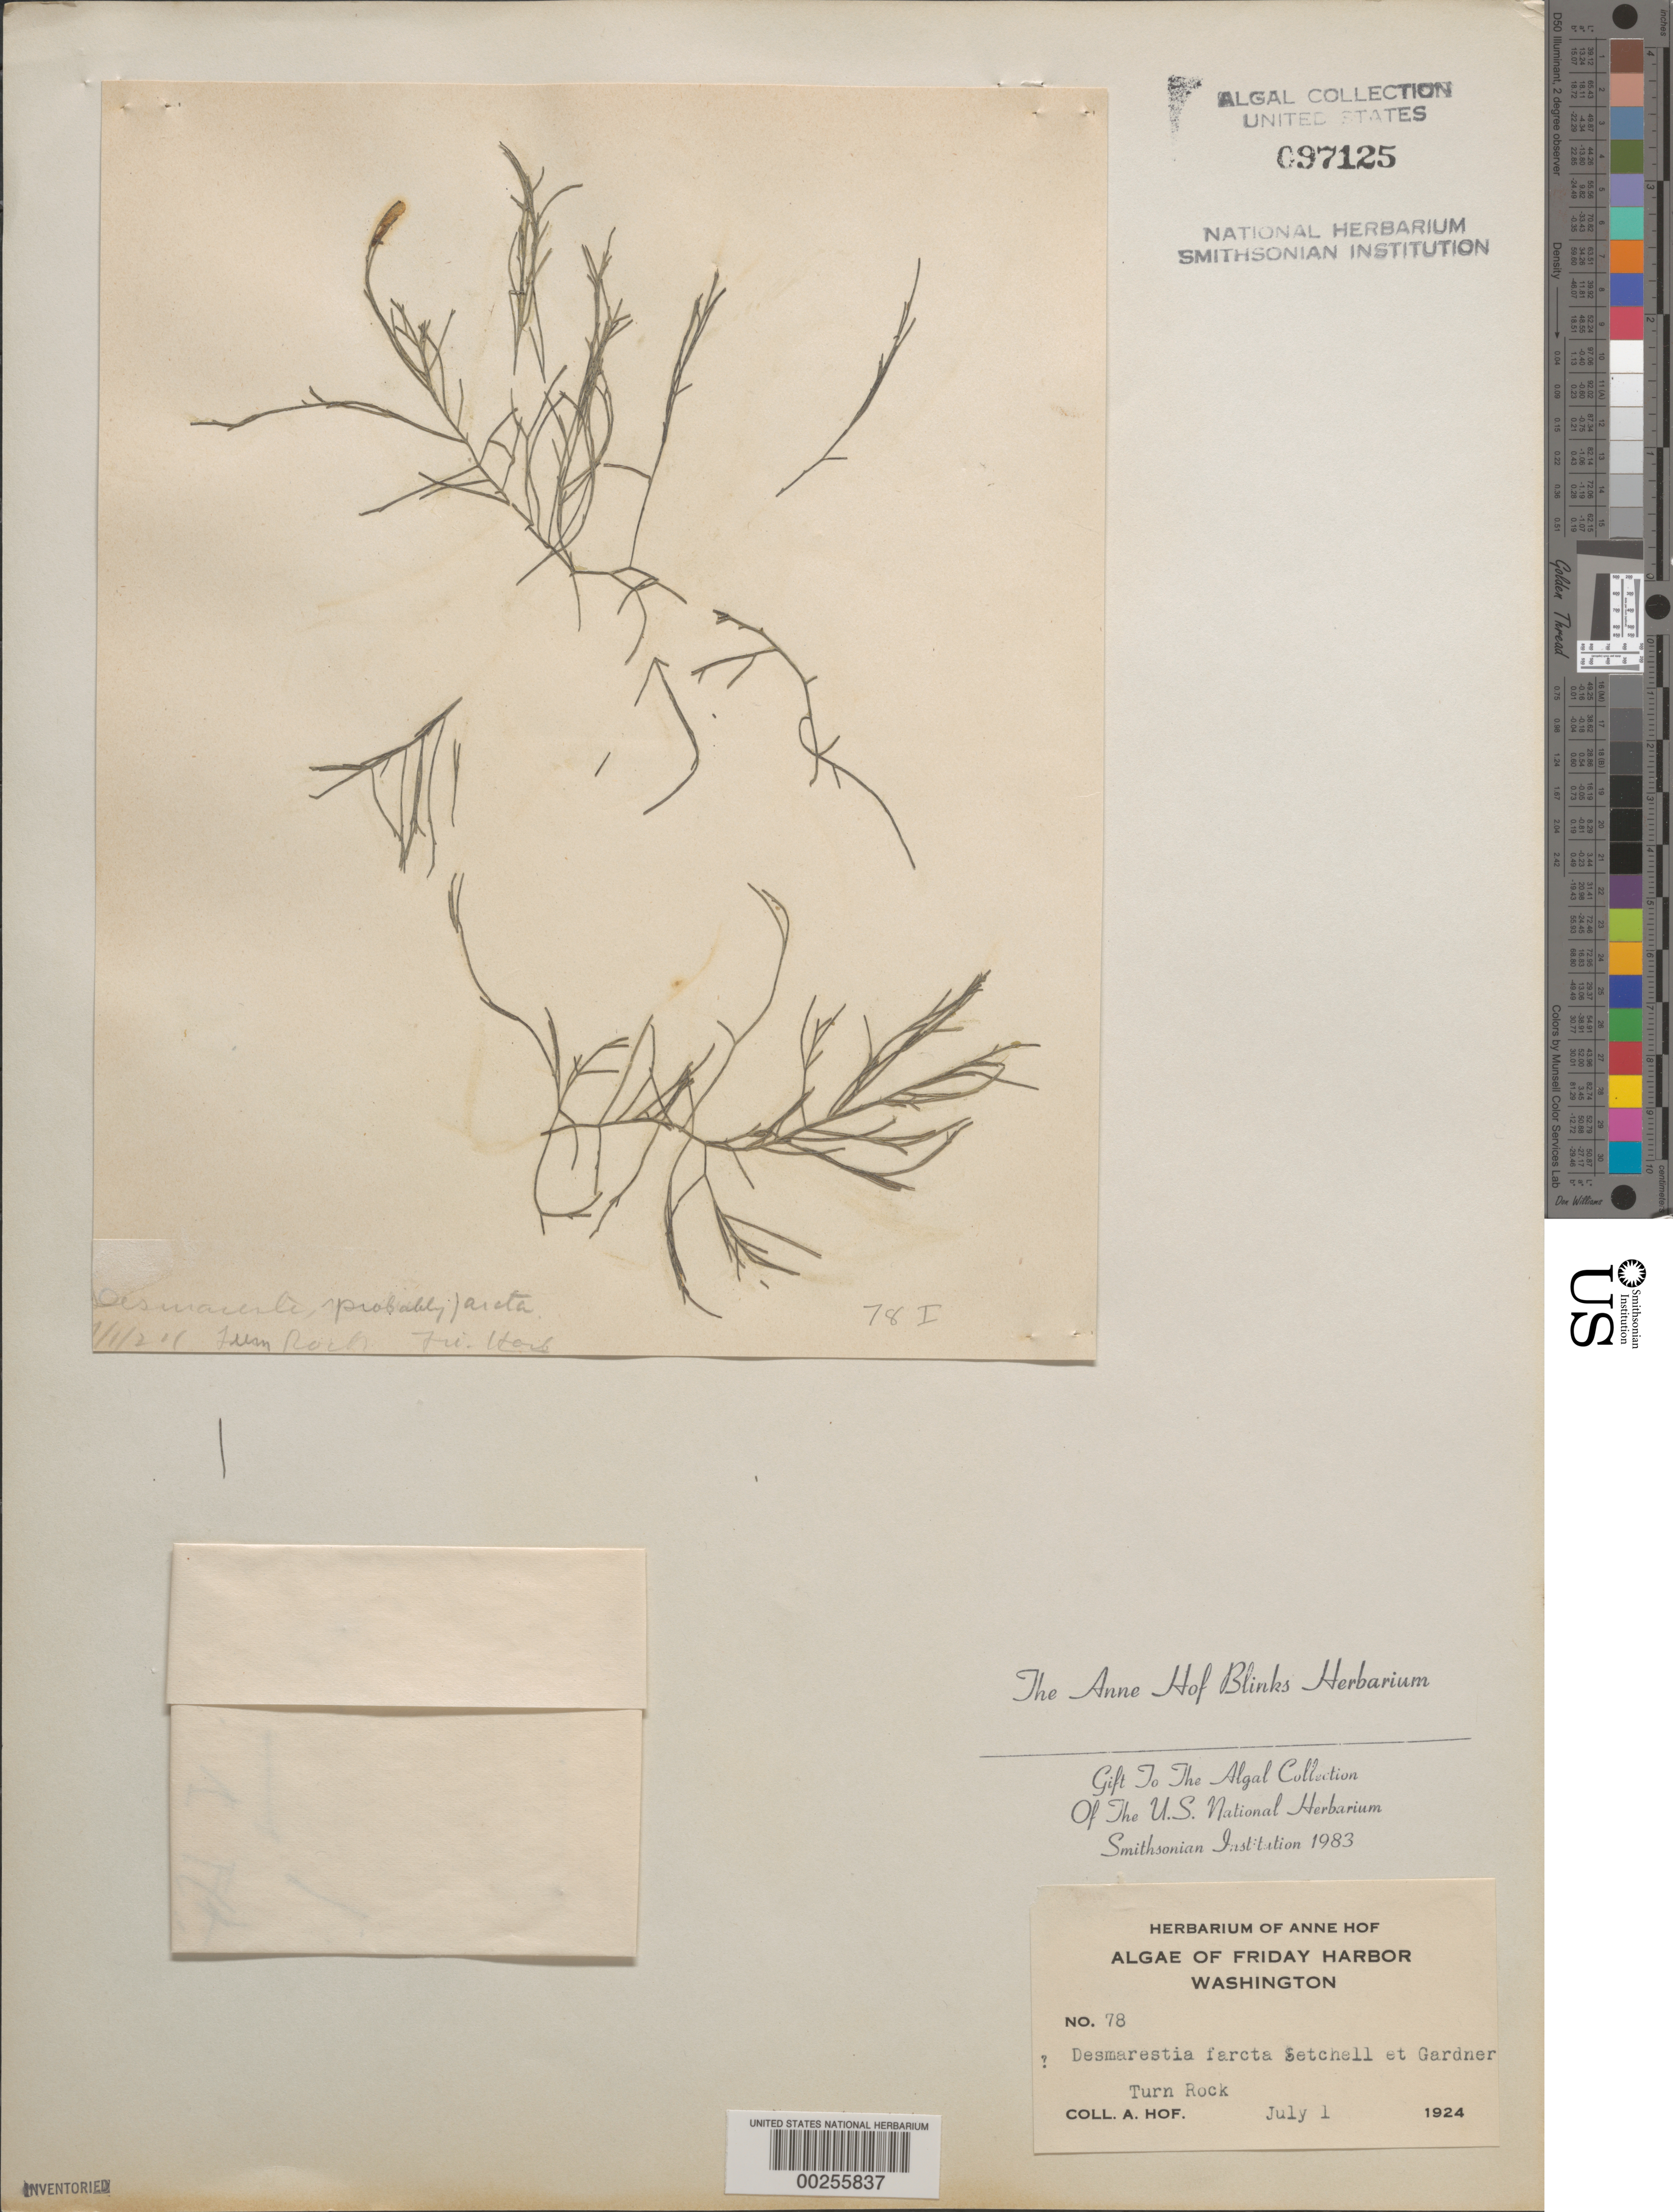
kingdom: Chromista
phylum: Ochrophyta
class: Phaeophyceae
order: Desmarestiales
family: Desmarestiaceae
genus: Desmarestia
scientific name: Desmarestia farcta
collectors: A. Blinks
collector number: AHB 78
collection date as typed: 01 Jul 1924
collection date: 1924-07-01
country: United States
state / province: Washington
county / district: San Juan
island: San Juan Island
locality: Turn Rock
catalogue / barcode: US 97125